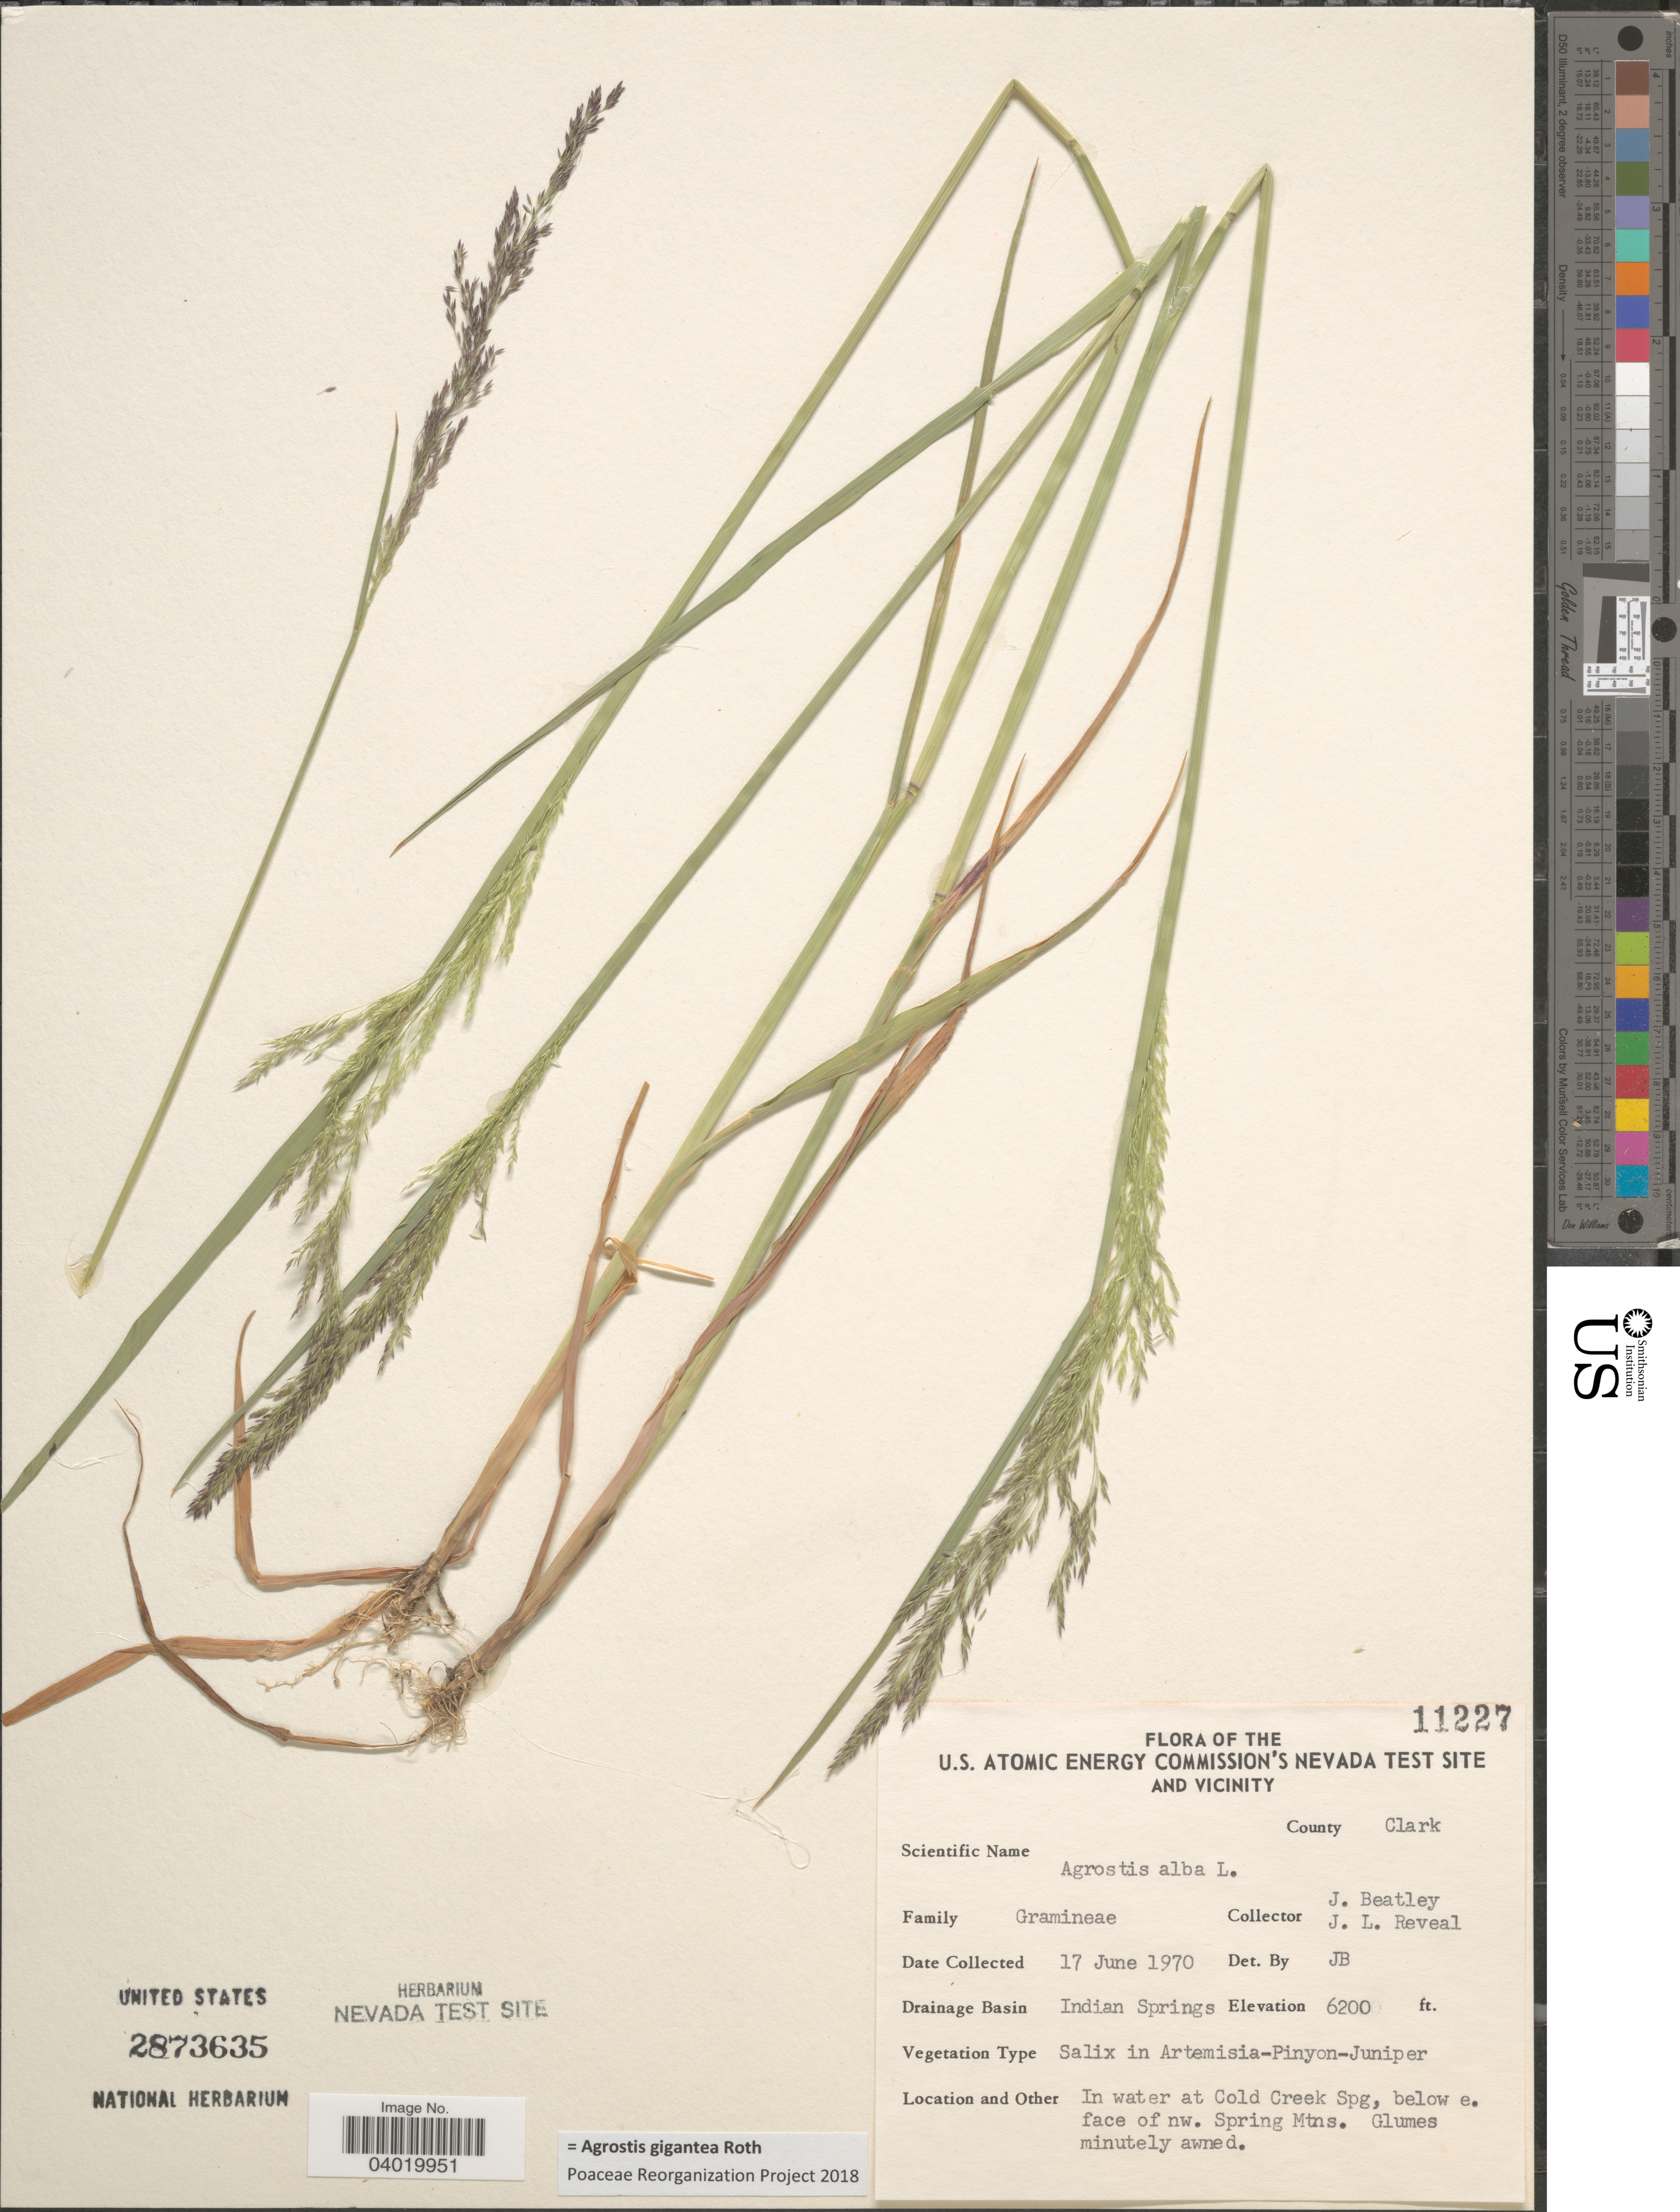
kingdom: Plantae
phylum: Tracheophyta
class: Liliopsida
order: Poales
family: Poaceae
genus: Agrostis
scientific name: Agrostis gigantea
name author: Roth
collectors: J. C. Beatley & J. L. Reveal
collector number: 11227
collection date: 1970-06-17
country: United States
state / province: Nevada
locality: U.S. Atomic Energy Commission's Nevada Test Site And Vicinity. County Clark. Drainage Basin Indian Springs. In water at Cold Creek Spg, below e. face of nw. Spring Mtns.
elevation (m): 1890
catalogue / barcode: US 2873635